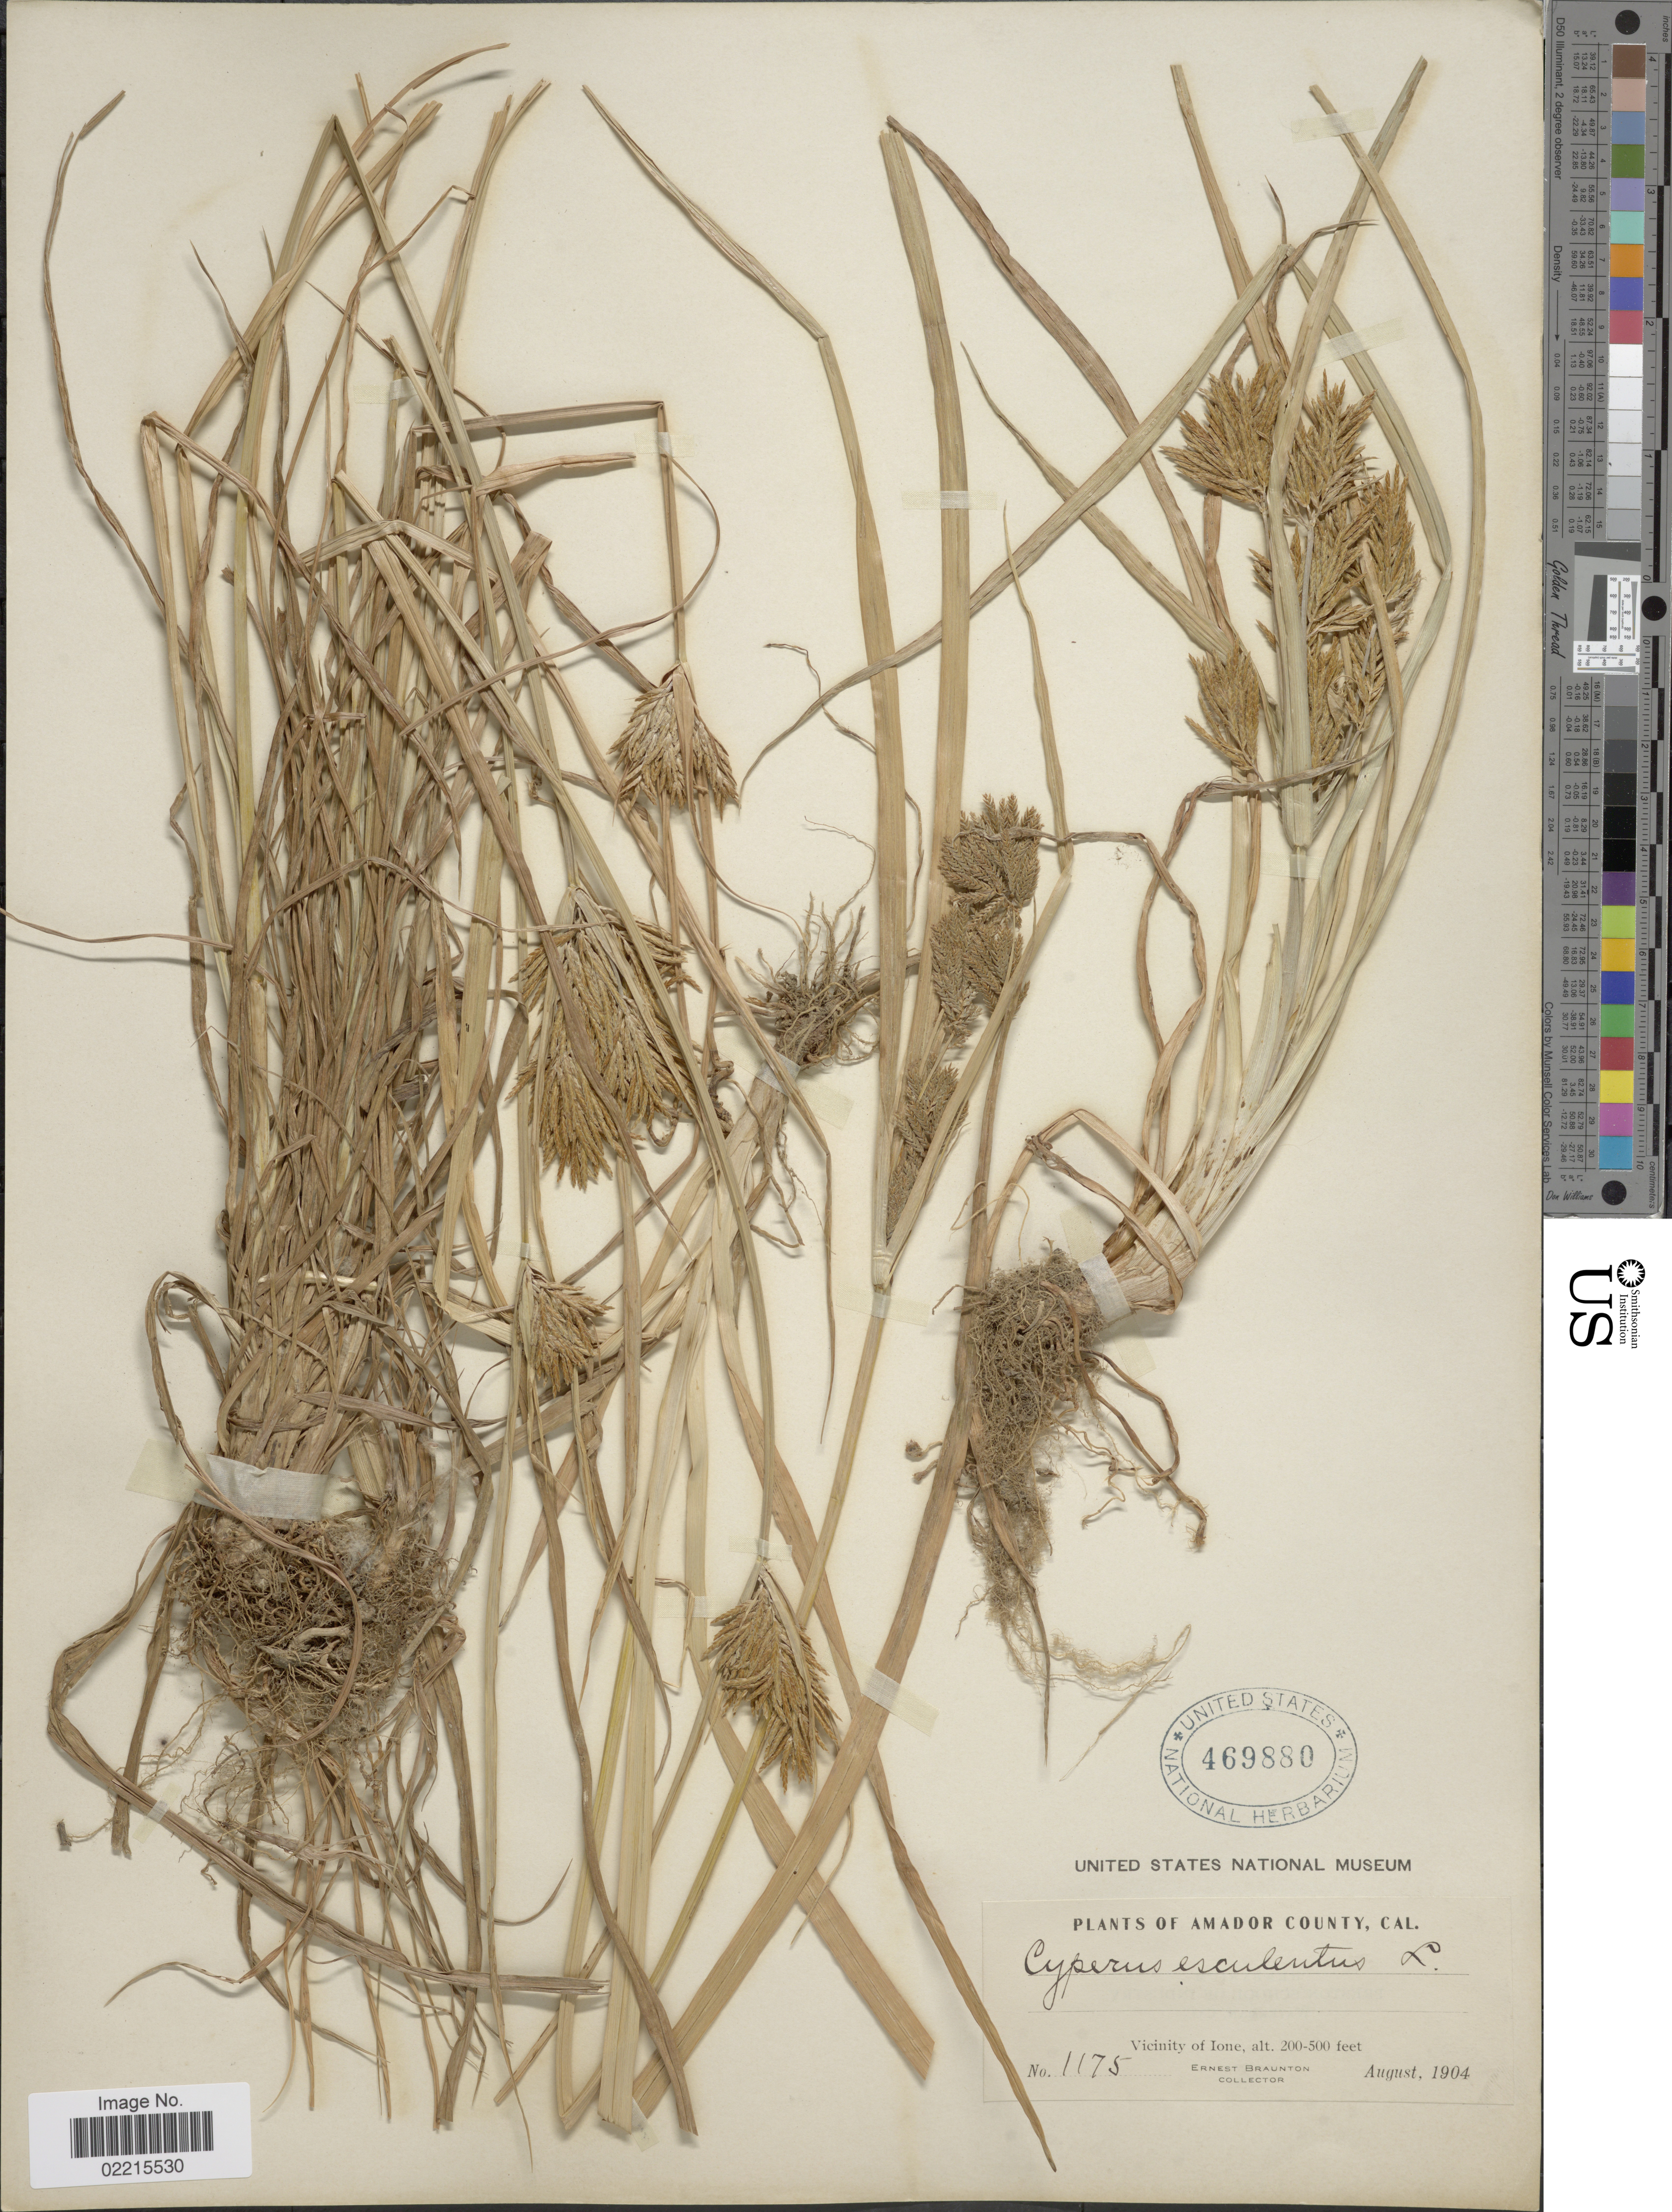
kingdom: Plantae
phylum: Tracheophyta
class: Liliopsida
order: Poales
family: Cyperaceae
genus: Cyperus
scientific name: Cyperus esculentus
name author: L.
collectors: E. Braunton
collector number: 1175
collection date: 1904-08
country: United States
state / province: California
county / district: Amador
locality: Amador County, Vicinity of Ione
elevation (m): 61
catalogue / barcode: US 469880